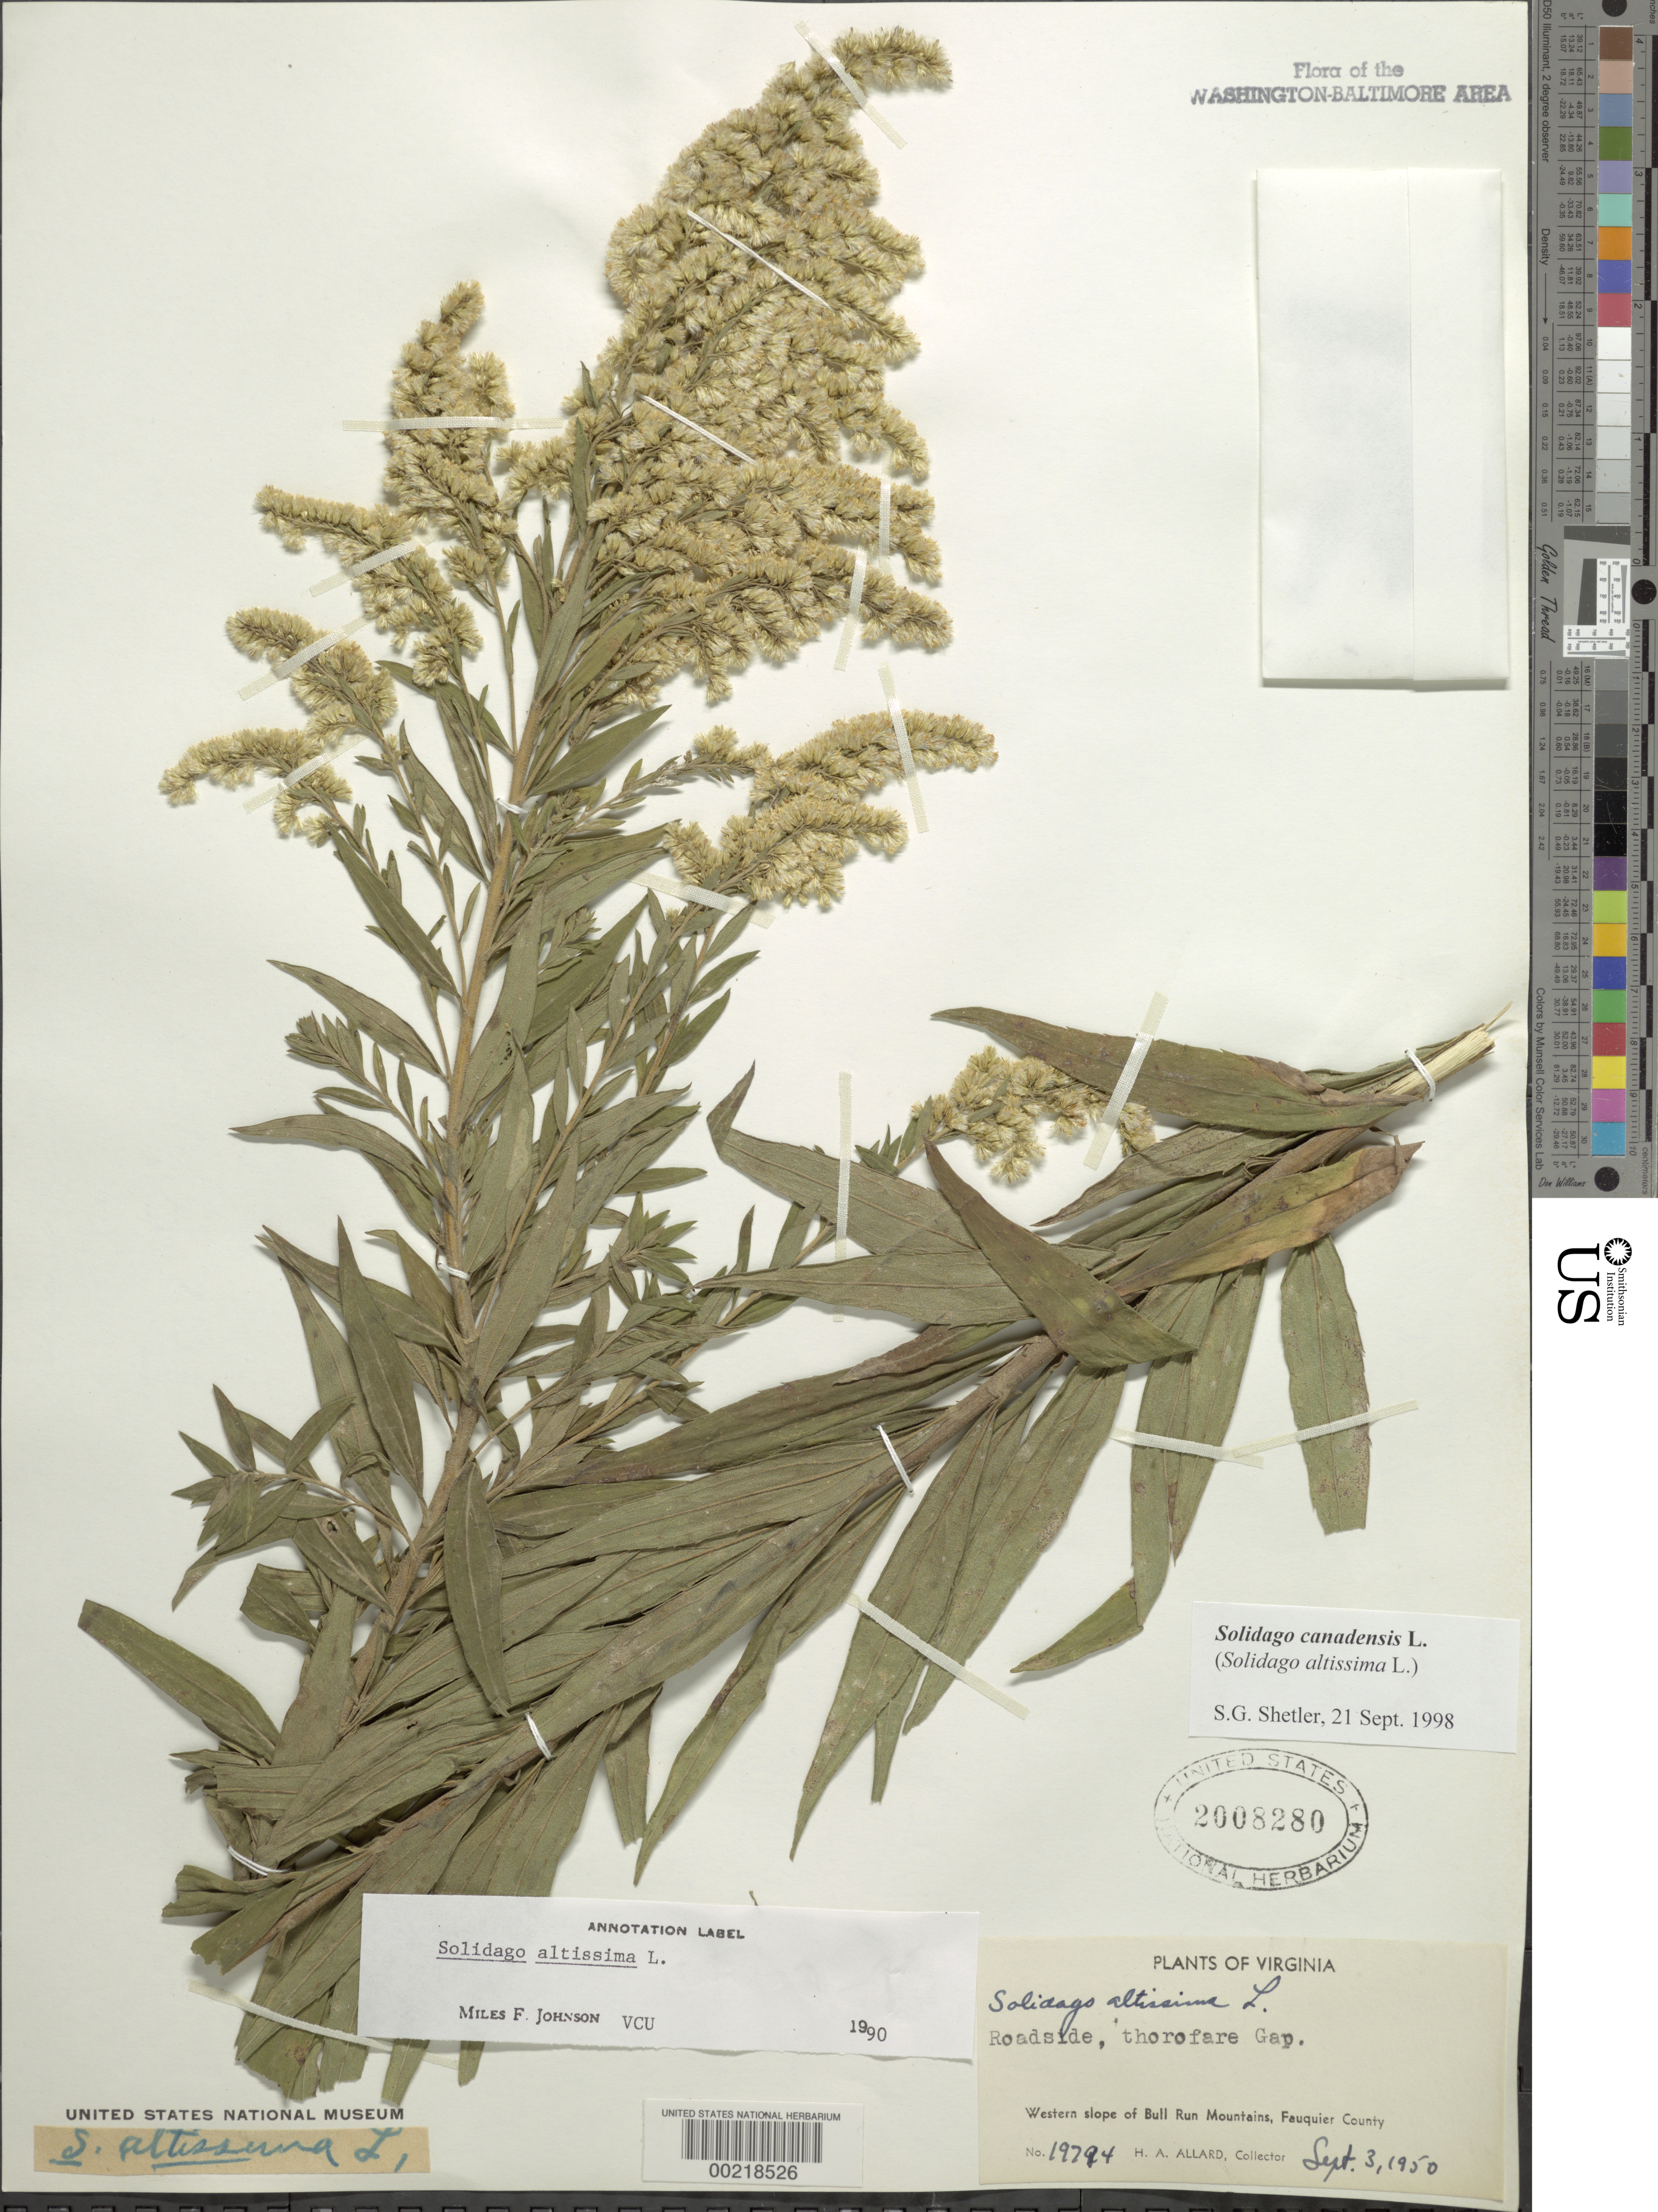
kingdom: Plantae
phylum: Tracheophyta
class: Magnoliopsida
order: Asterales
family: Asteraceae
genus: Solidago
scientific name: Solidago canadensis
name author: L.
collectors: H. A. Allard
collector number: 19794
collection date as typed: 03 Sep 1950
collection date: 1950-09-03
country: United States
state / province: Virginia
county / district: Fauquier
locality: Thorofare Gap western slope of Bull Run Mountains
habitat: Roadside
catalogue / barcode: US 2008280